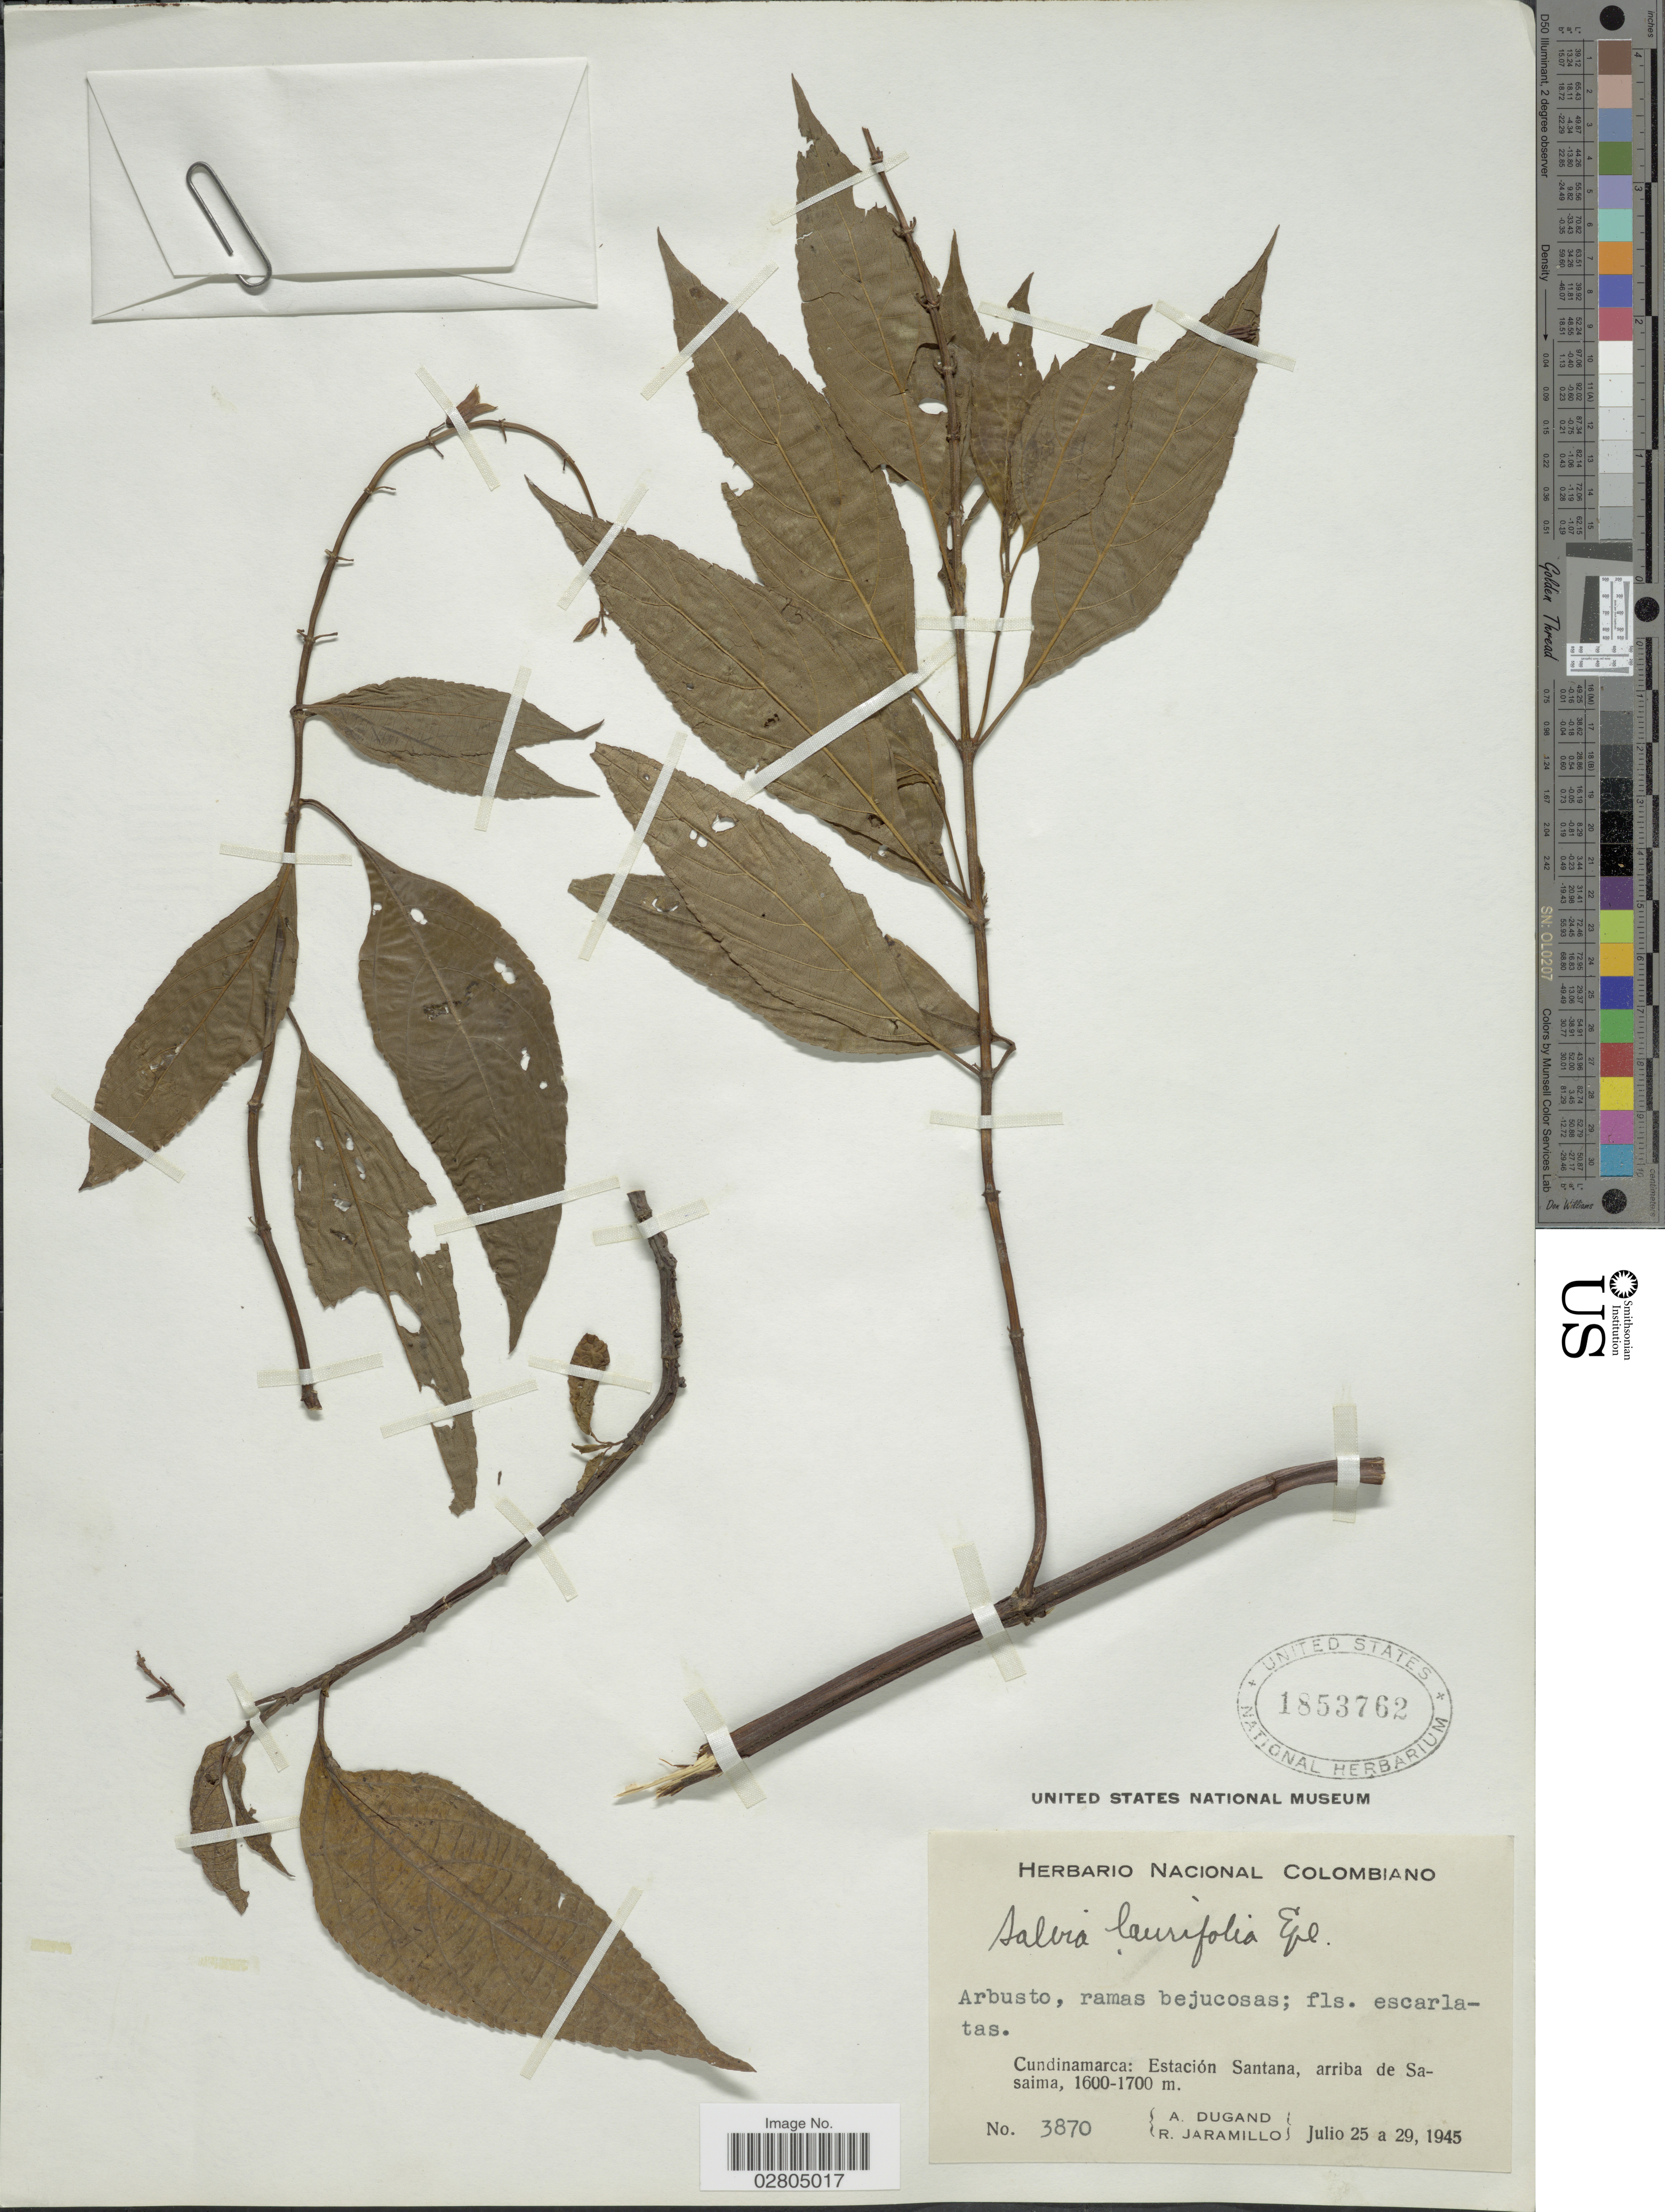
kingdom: Plantae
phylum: Tracheophyta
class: Magnoliopsida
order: Lamiales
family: Lamiaceae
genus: Salvia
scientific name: Salvia rufula subsp. latens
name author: (Benth.) J.R.I. Wood & Harley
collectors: A. Dugand & R. Jaramillo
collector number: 3870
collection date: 1945-07-25/1945-07-29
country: Colombia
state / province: Cundinamarca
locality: Estación Santana, arriba de Sasaima.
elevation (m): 1600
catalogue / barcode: US 1853762